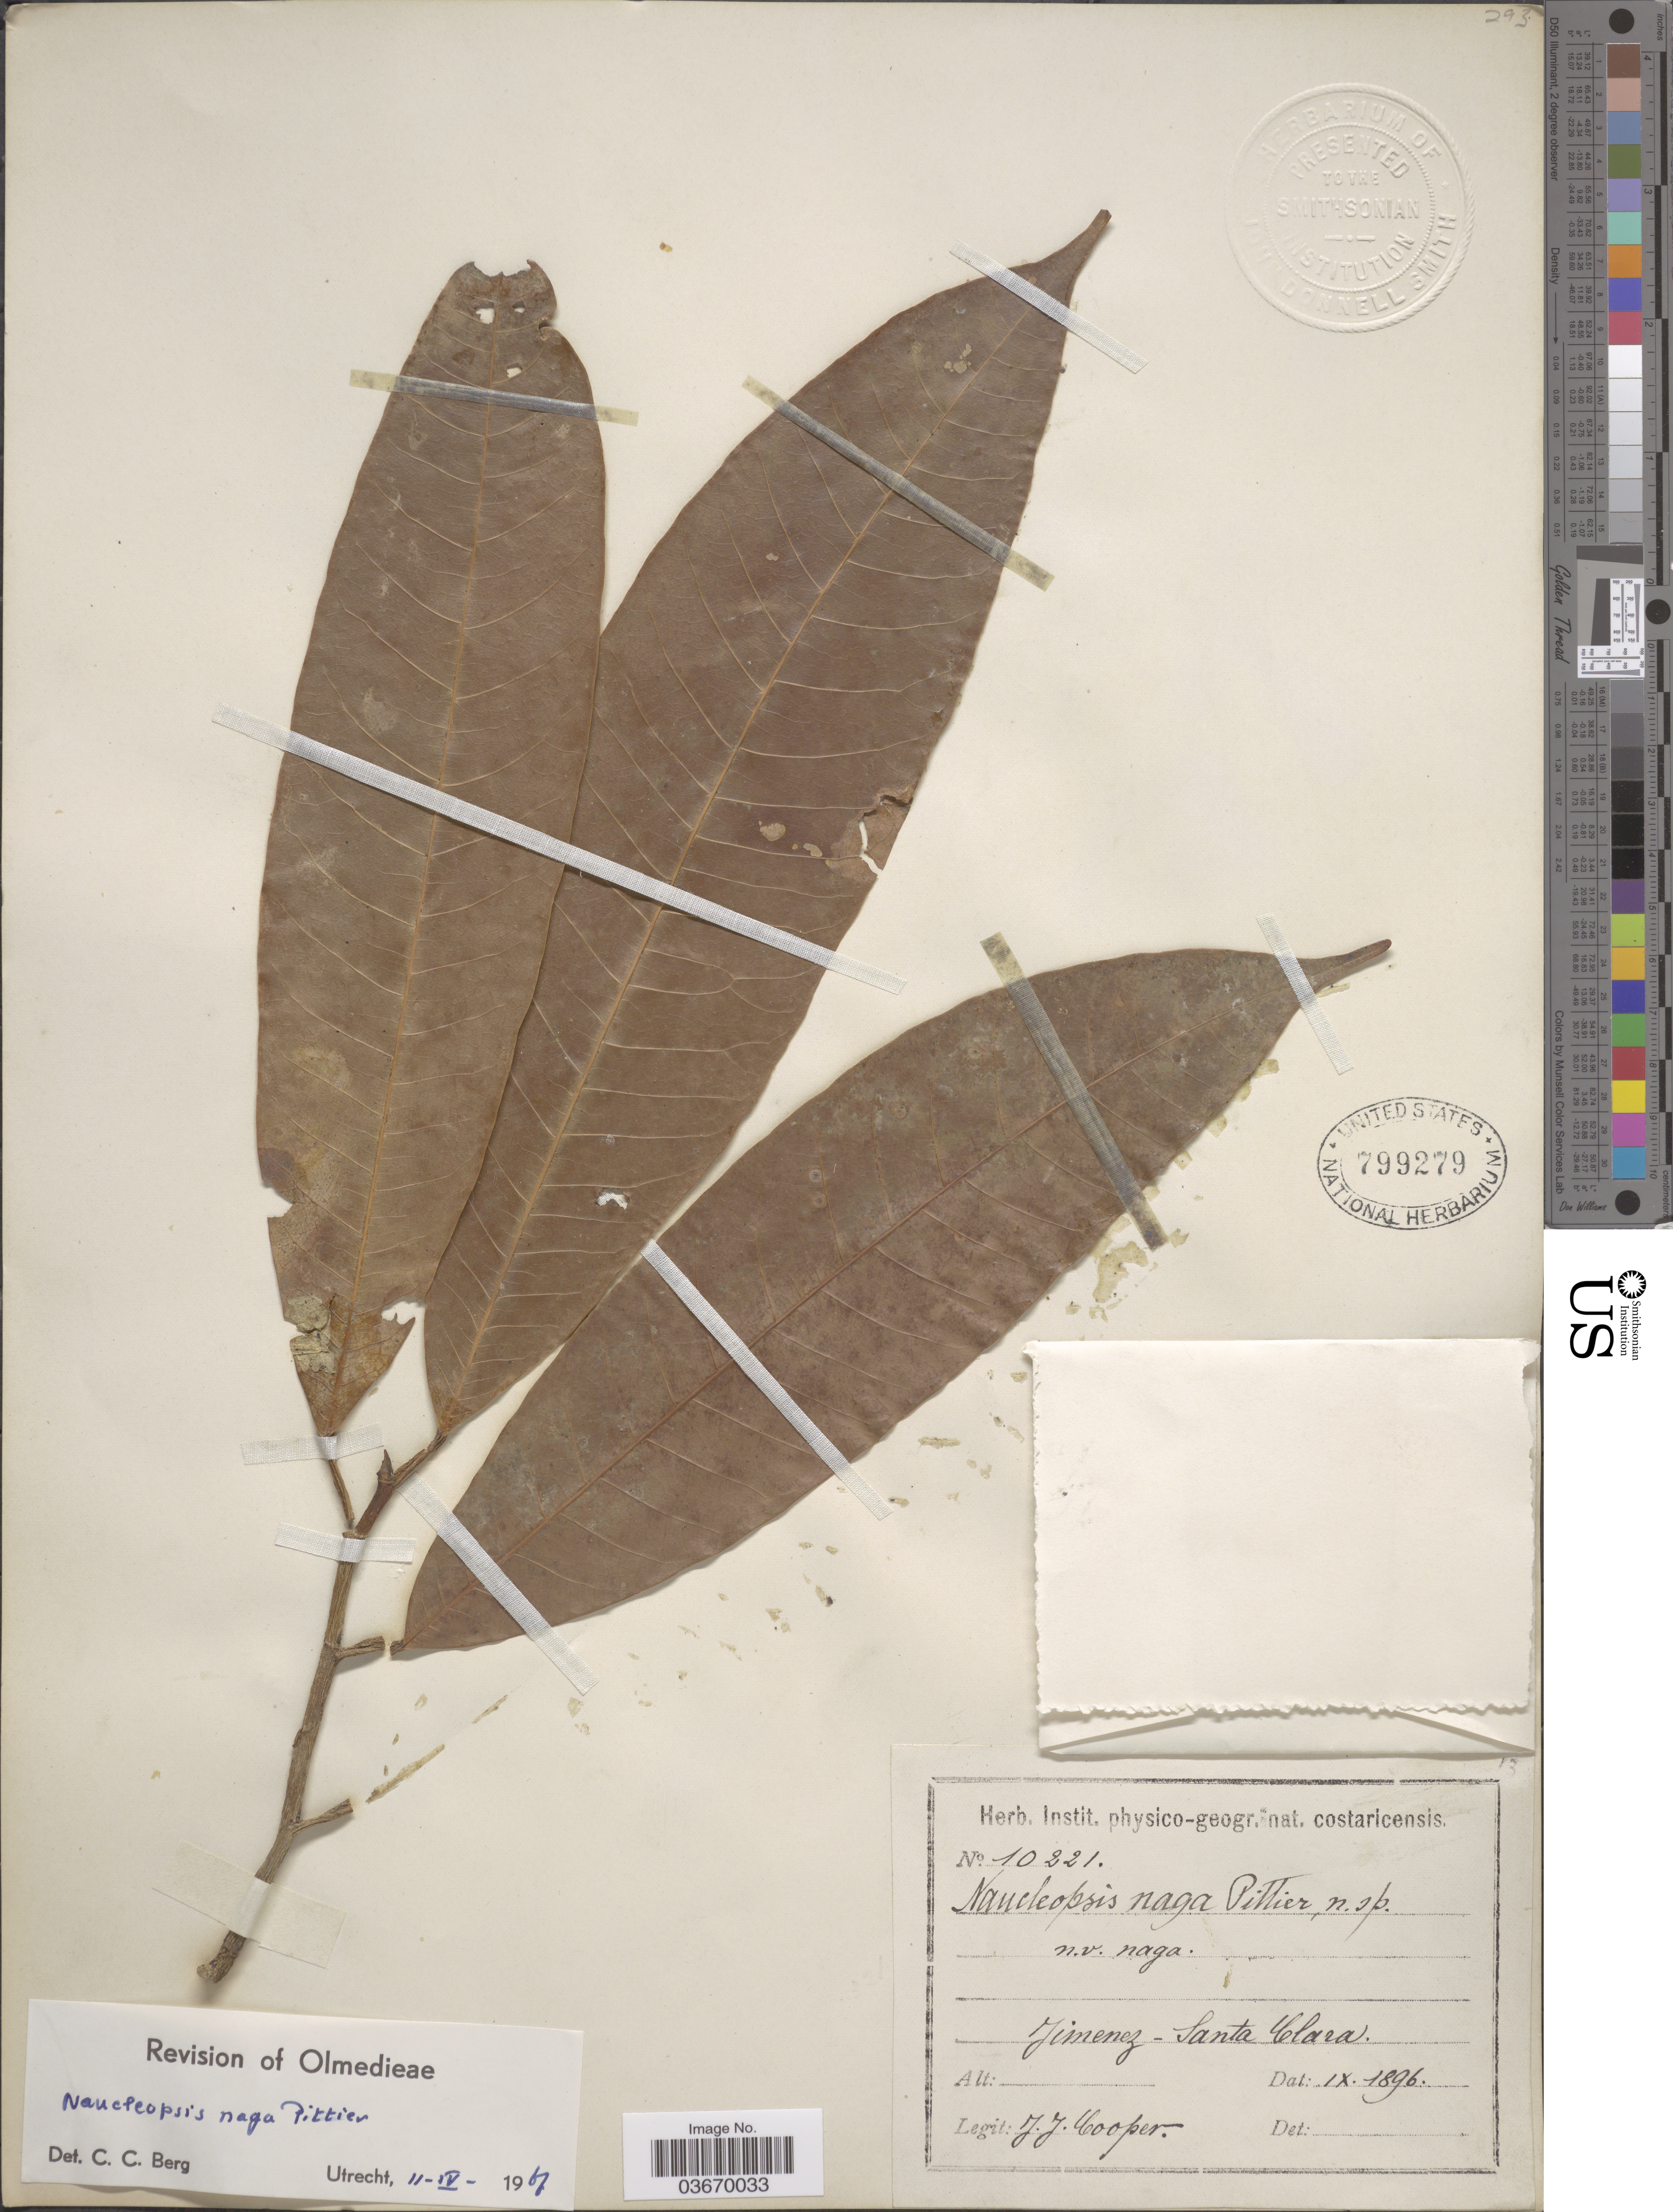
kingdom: Plantae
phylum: Tracheophyta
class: Magnoliopsida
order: Rosales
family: Moraceae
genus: Naucleopsis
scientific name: Naucleopsis naga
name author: Pittier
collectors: J. J. Cooper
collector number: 10221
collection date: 1896-09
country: Costa Rica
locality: Jimenez - Santa Clara.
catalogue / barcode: US 799279